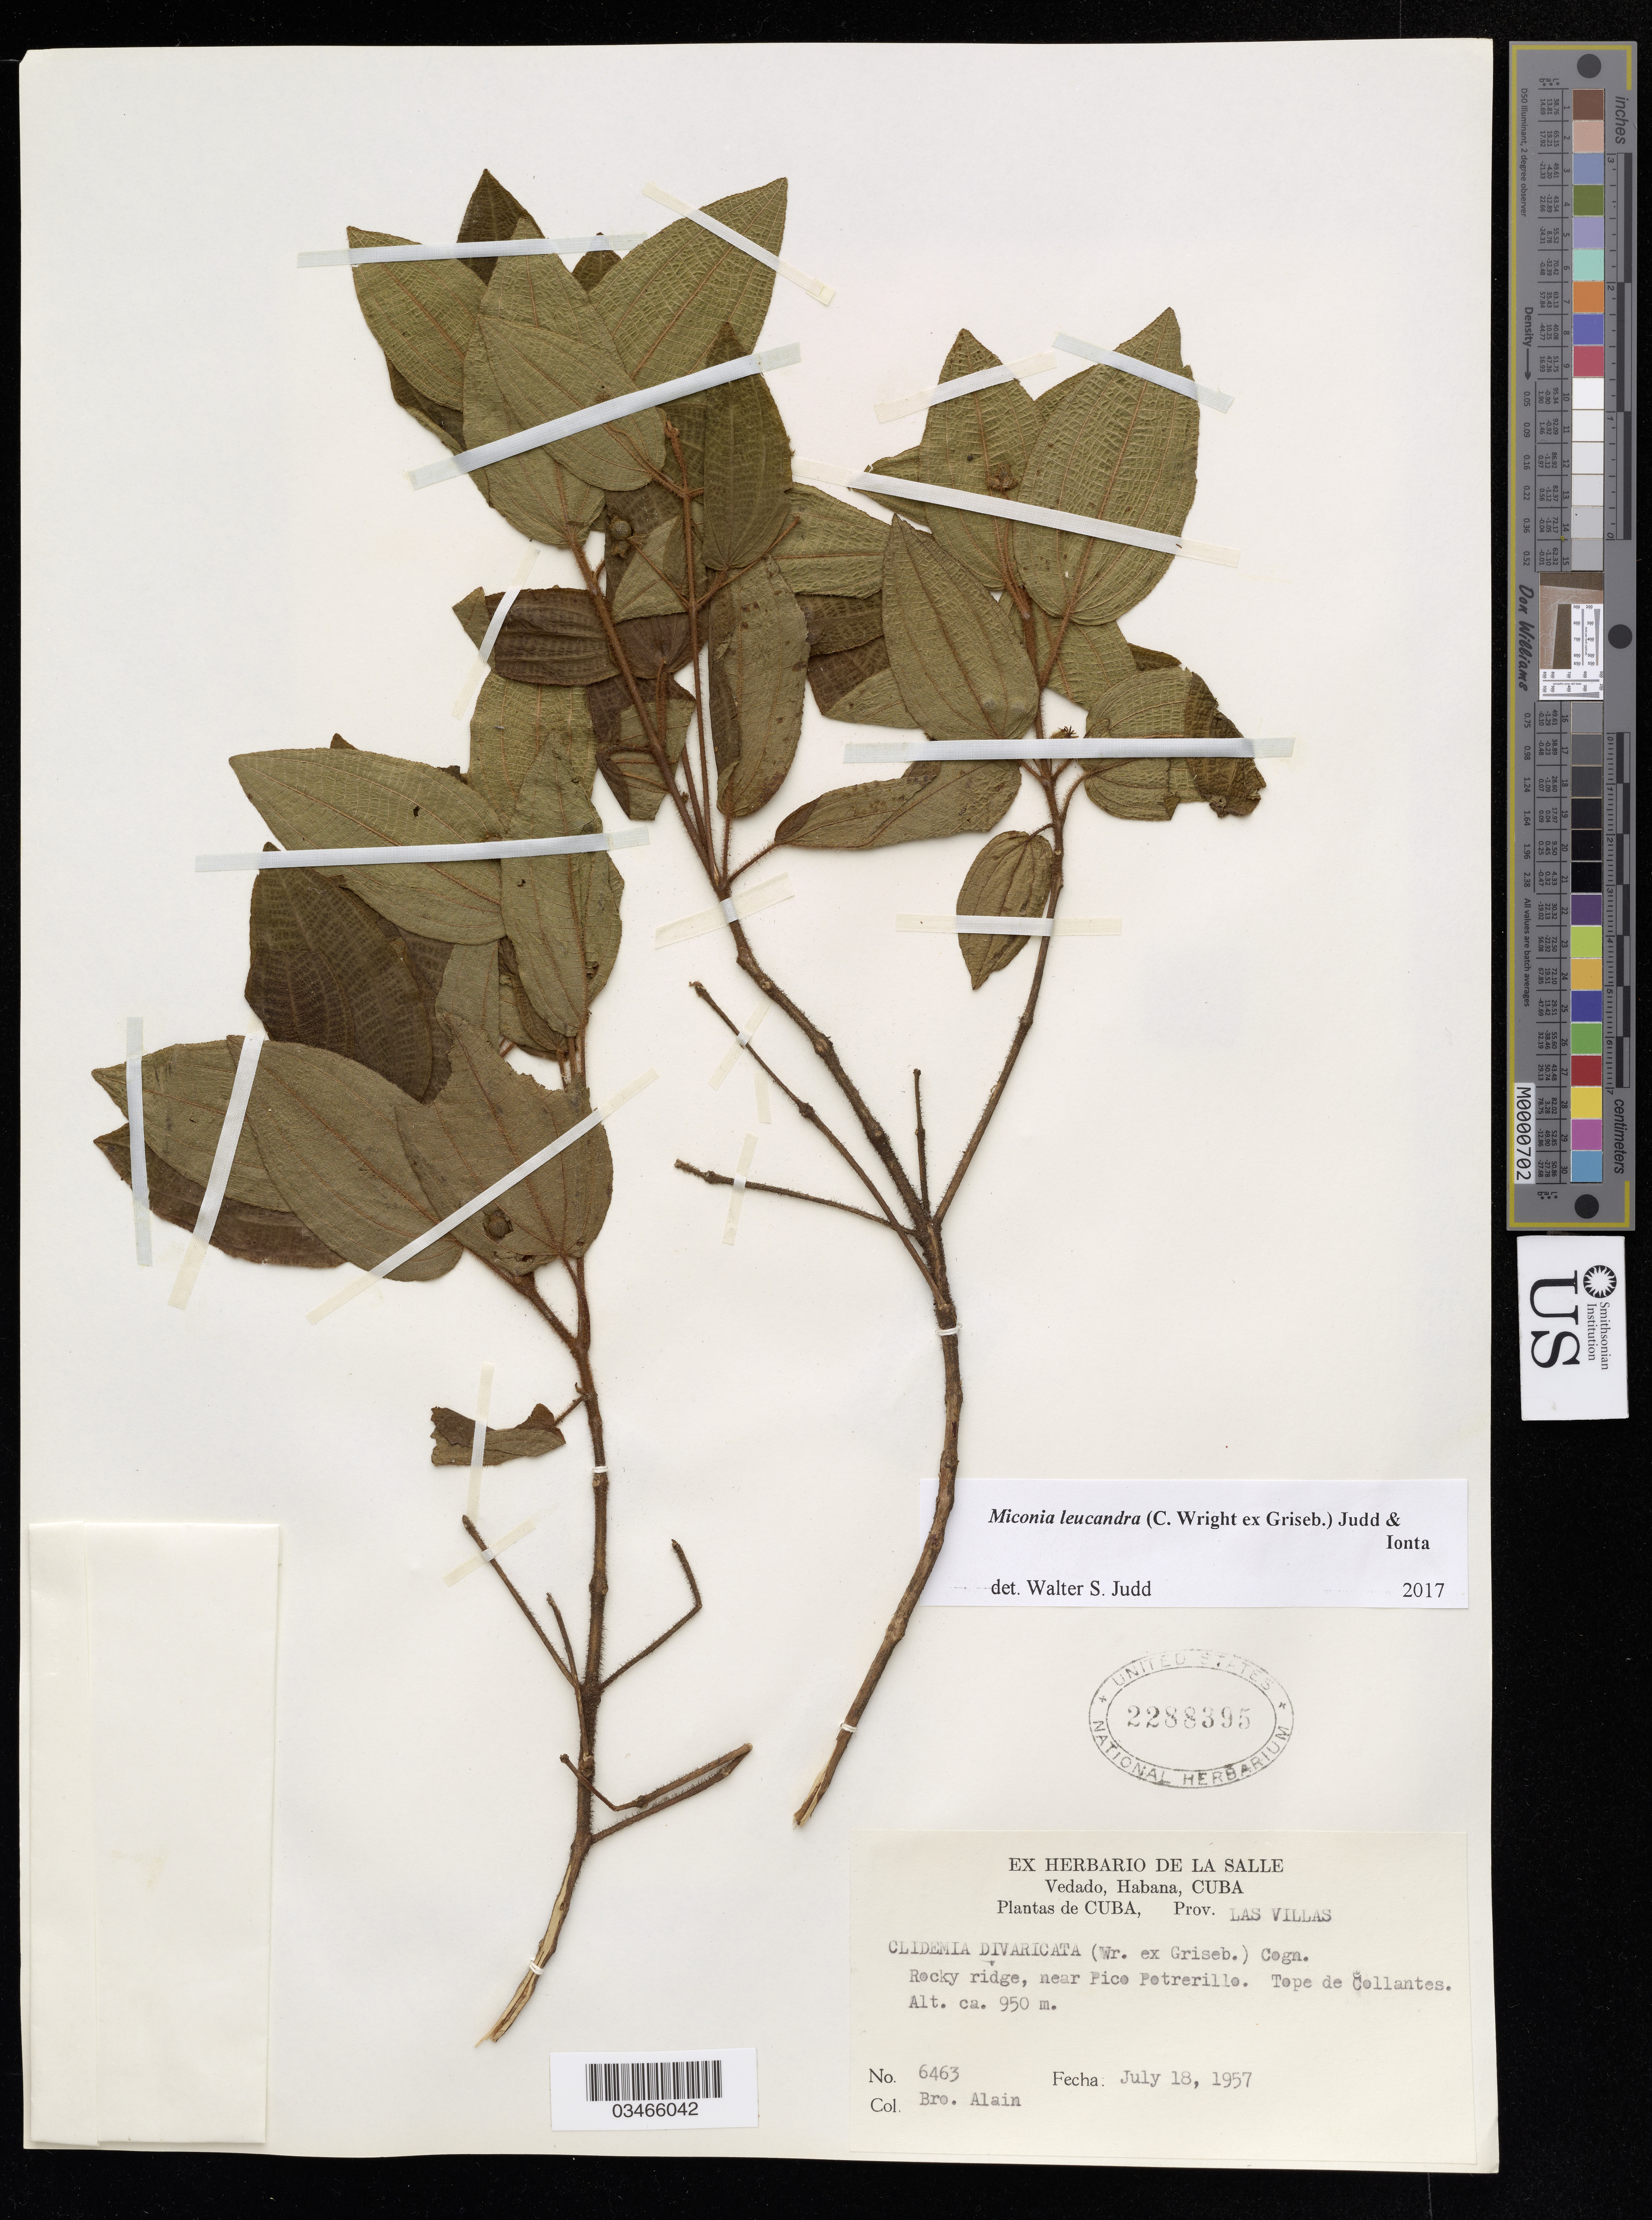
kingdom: Plantae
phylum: Tracheophyta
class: Magnoliopsida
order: Myrtales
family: Melastomataceae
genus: Miconia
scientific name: Miconia leucandra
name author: (C. Wright ex Griseb.) Judd & Ionta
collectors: Alain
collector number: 6463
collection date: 1957-07-18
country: Cuba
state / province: Las Villas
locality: Near Pico Potrerillo. Tope de Collantes.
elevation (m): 950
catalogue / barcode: US 2288395